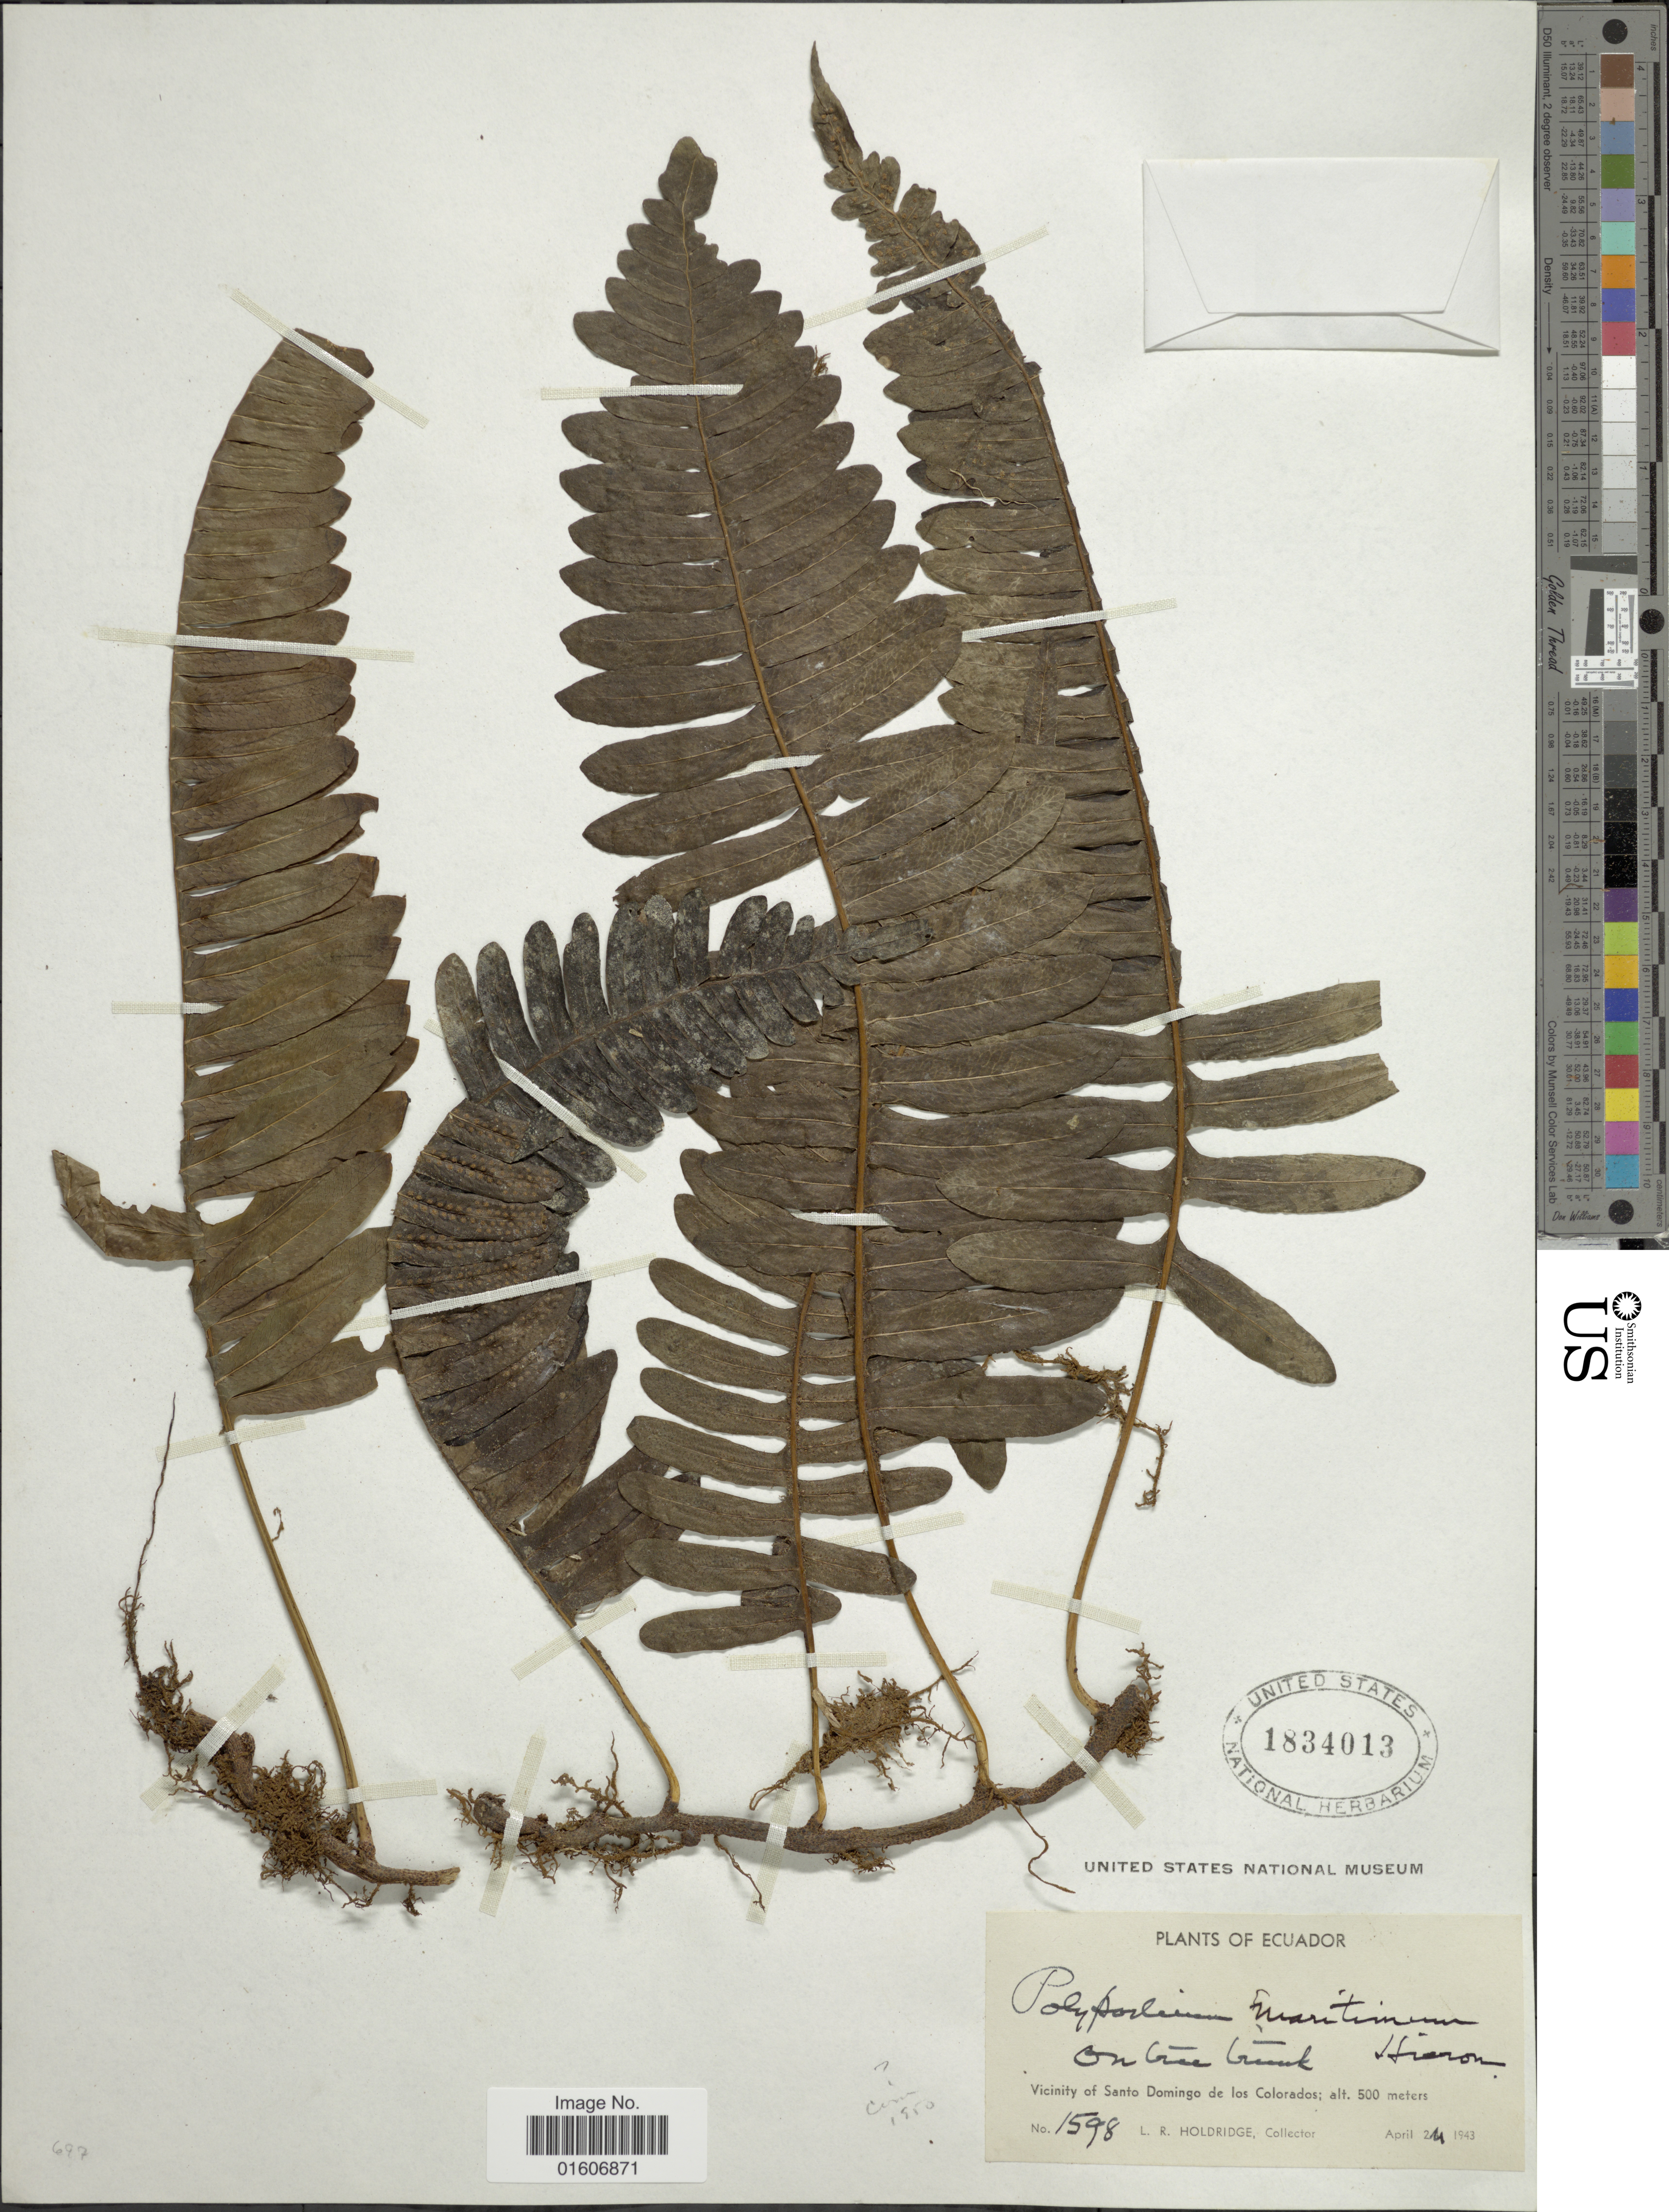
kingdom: Plantae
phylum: Tracheophyta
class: Polypodiopsida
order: Polypodiales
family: Polypodiaceae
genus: Serpocaulon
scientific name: Serpocaulon maritimum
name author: (Hieron.) A.R. Sm.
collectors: L. Holdridge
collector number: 1598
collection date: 1943-04-24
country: Ecuador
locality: Vicinity of Santo Domingo de los Colorados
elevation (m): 500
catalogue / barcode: US 1834013